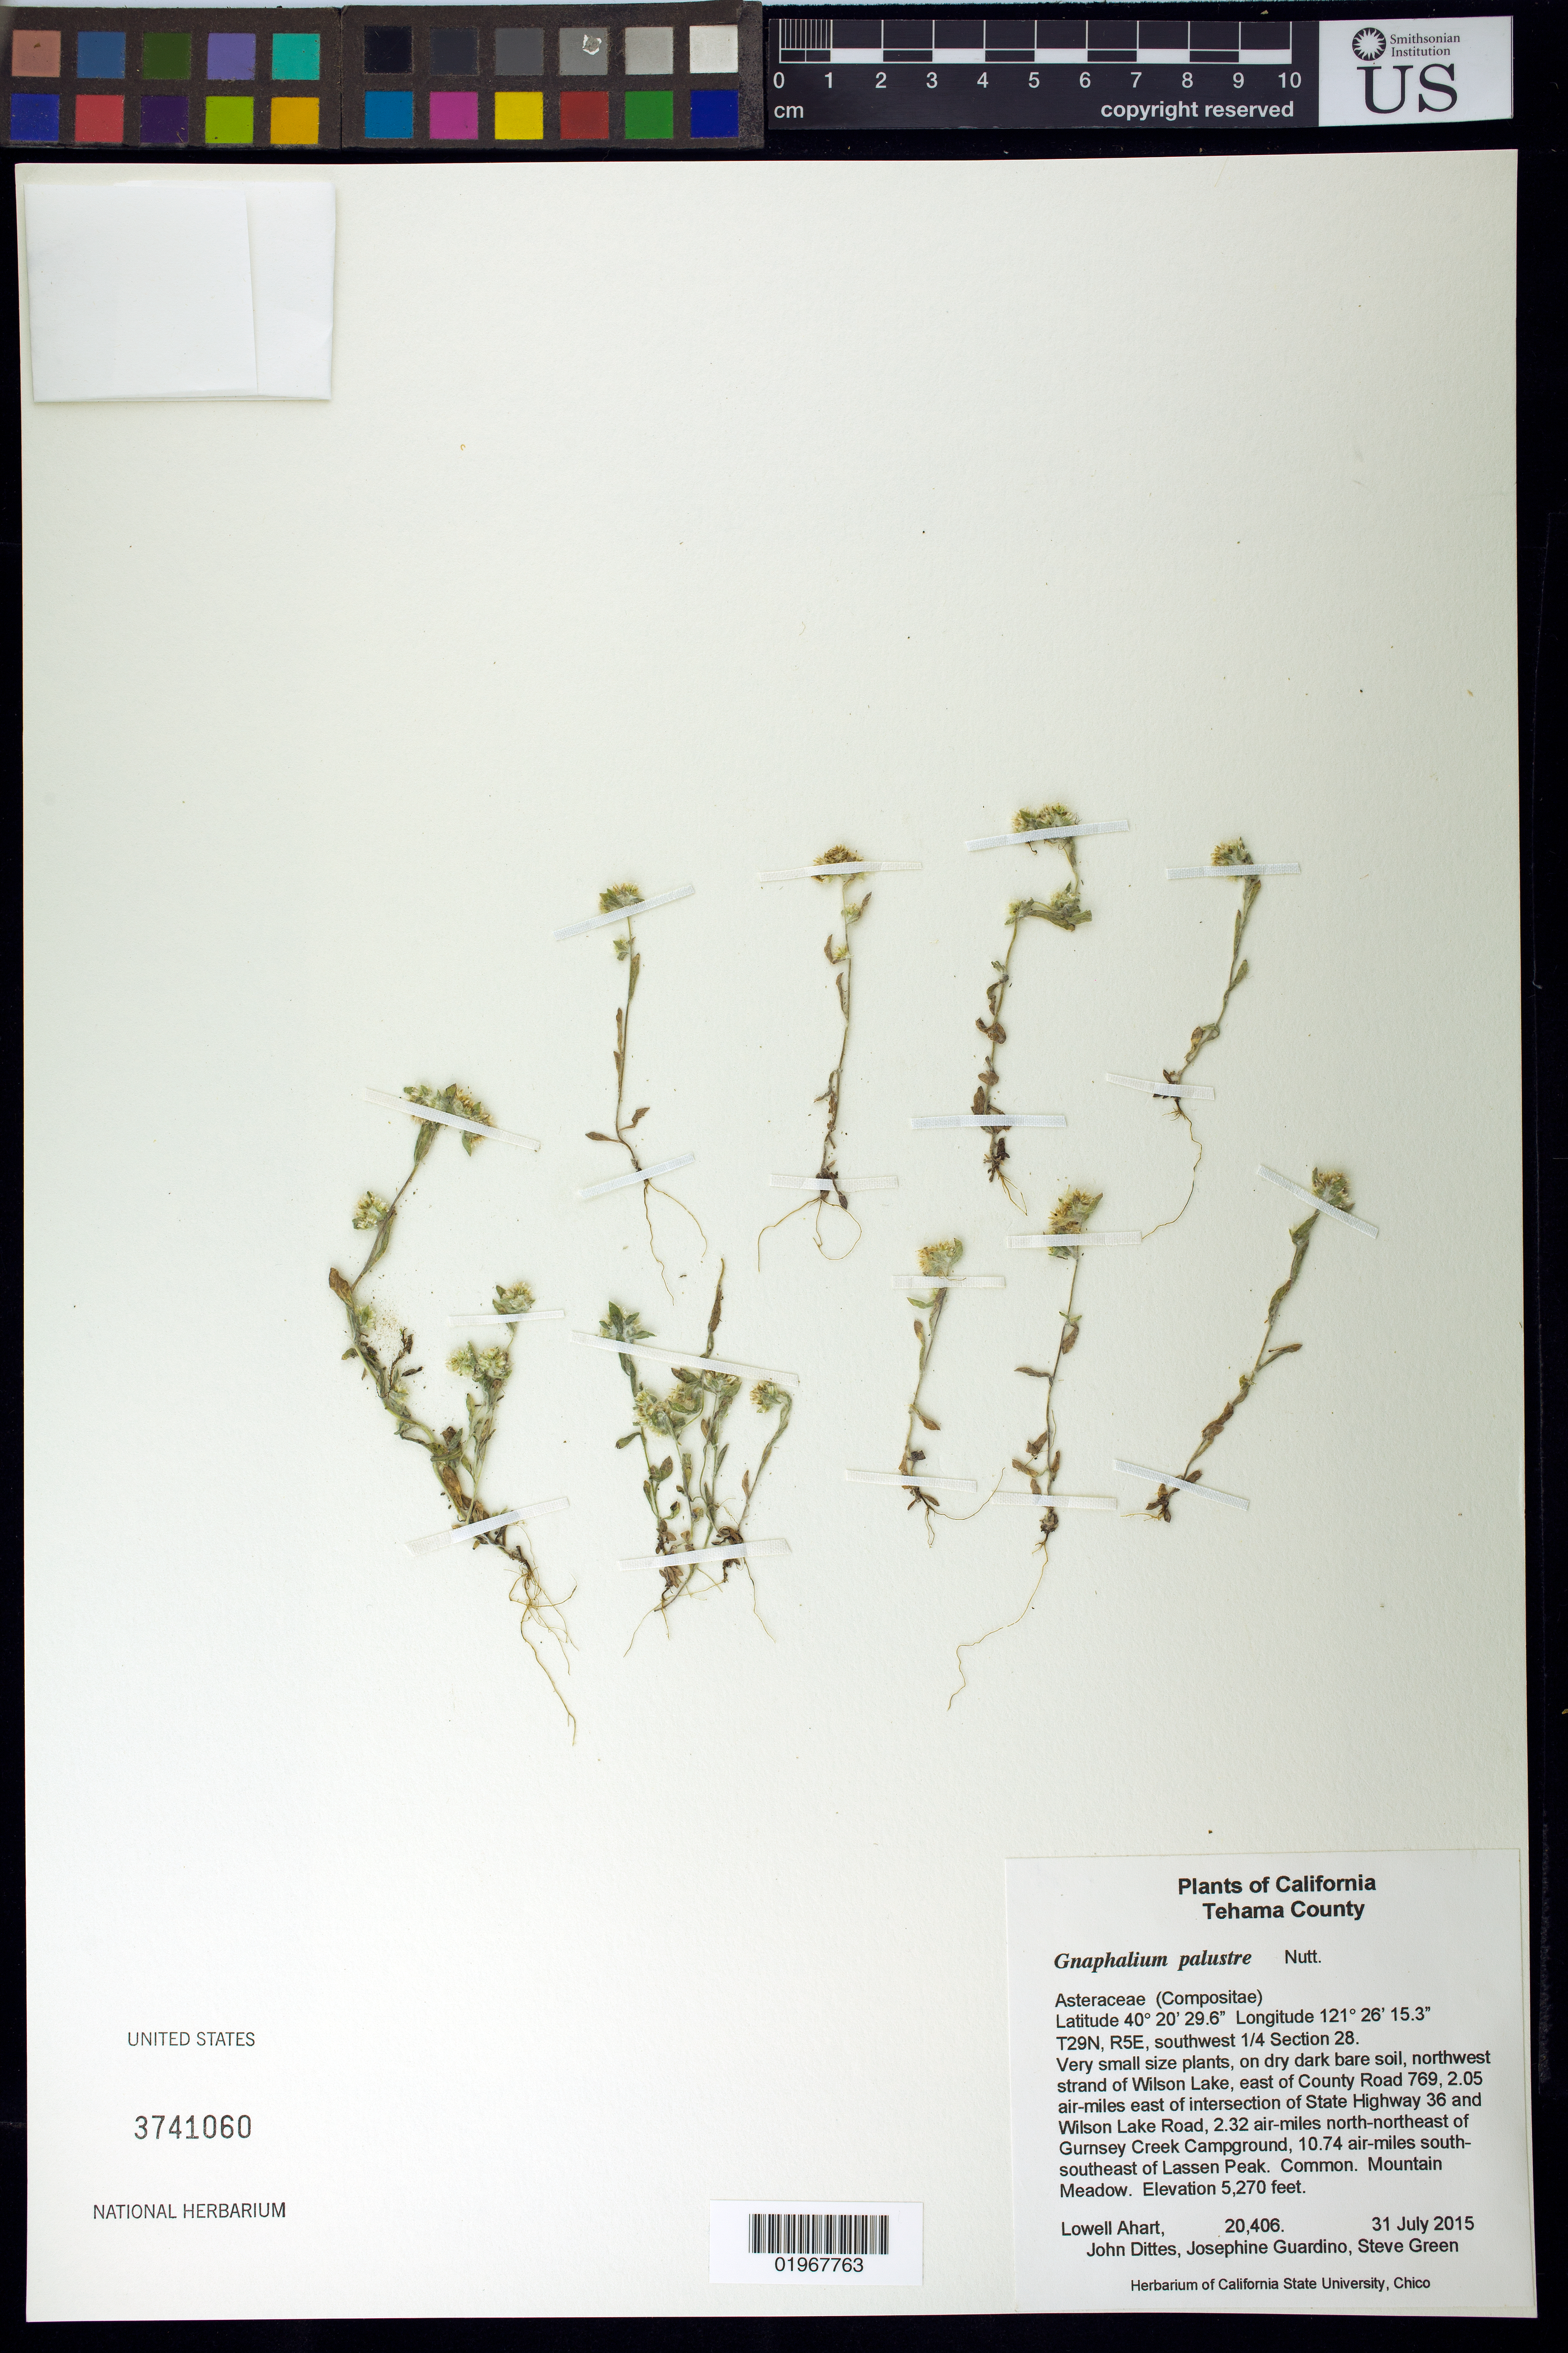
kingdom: Plantae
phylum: Tracheophyta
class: Magnoliopsida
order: Asterales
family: Asteraceae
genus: Gnaphalium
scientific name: Gnaphalium palustre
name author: Nutt.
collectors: L. Ahart, J. Dittes, J. Guardino & S. Green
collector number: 20406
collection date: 2015-07-31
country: United States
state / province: California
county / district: Tehama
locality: T29N, R5E, southwest 1/4 section 28. Northwest strand of Wilson Lake, east of County Road 769, 2.05 air-miles east of intersection of State Highway 36 and Wilson Lake Road, 2.32 air-miles north-northeast of Gurnsey Creek Campground, 10.74 air-miles south-southeast of Lassen Peak.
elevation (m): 1606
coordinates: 39 44 34.9, 121 02 18.5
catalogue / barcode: US 3741060